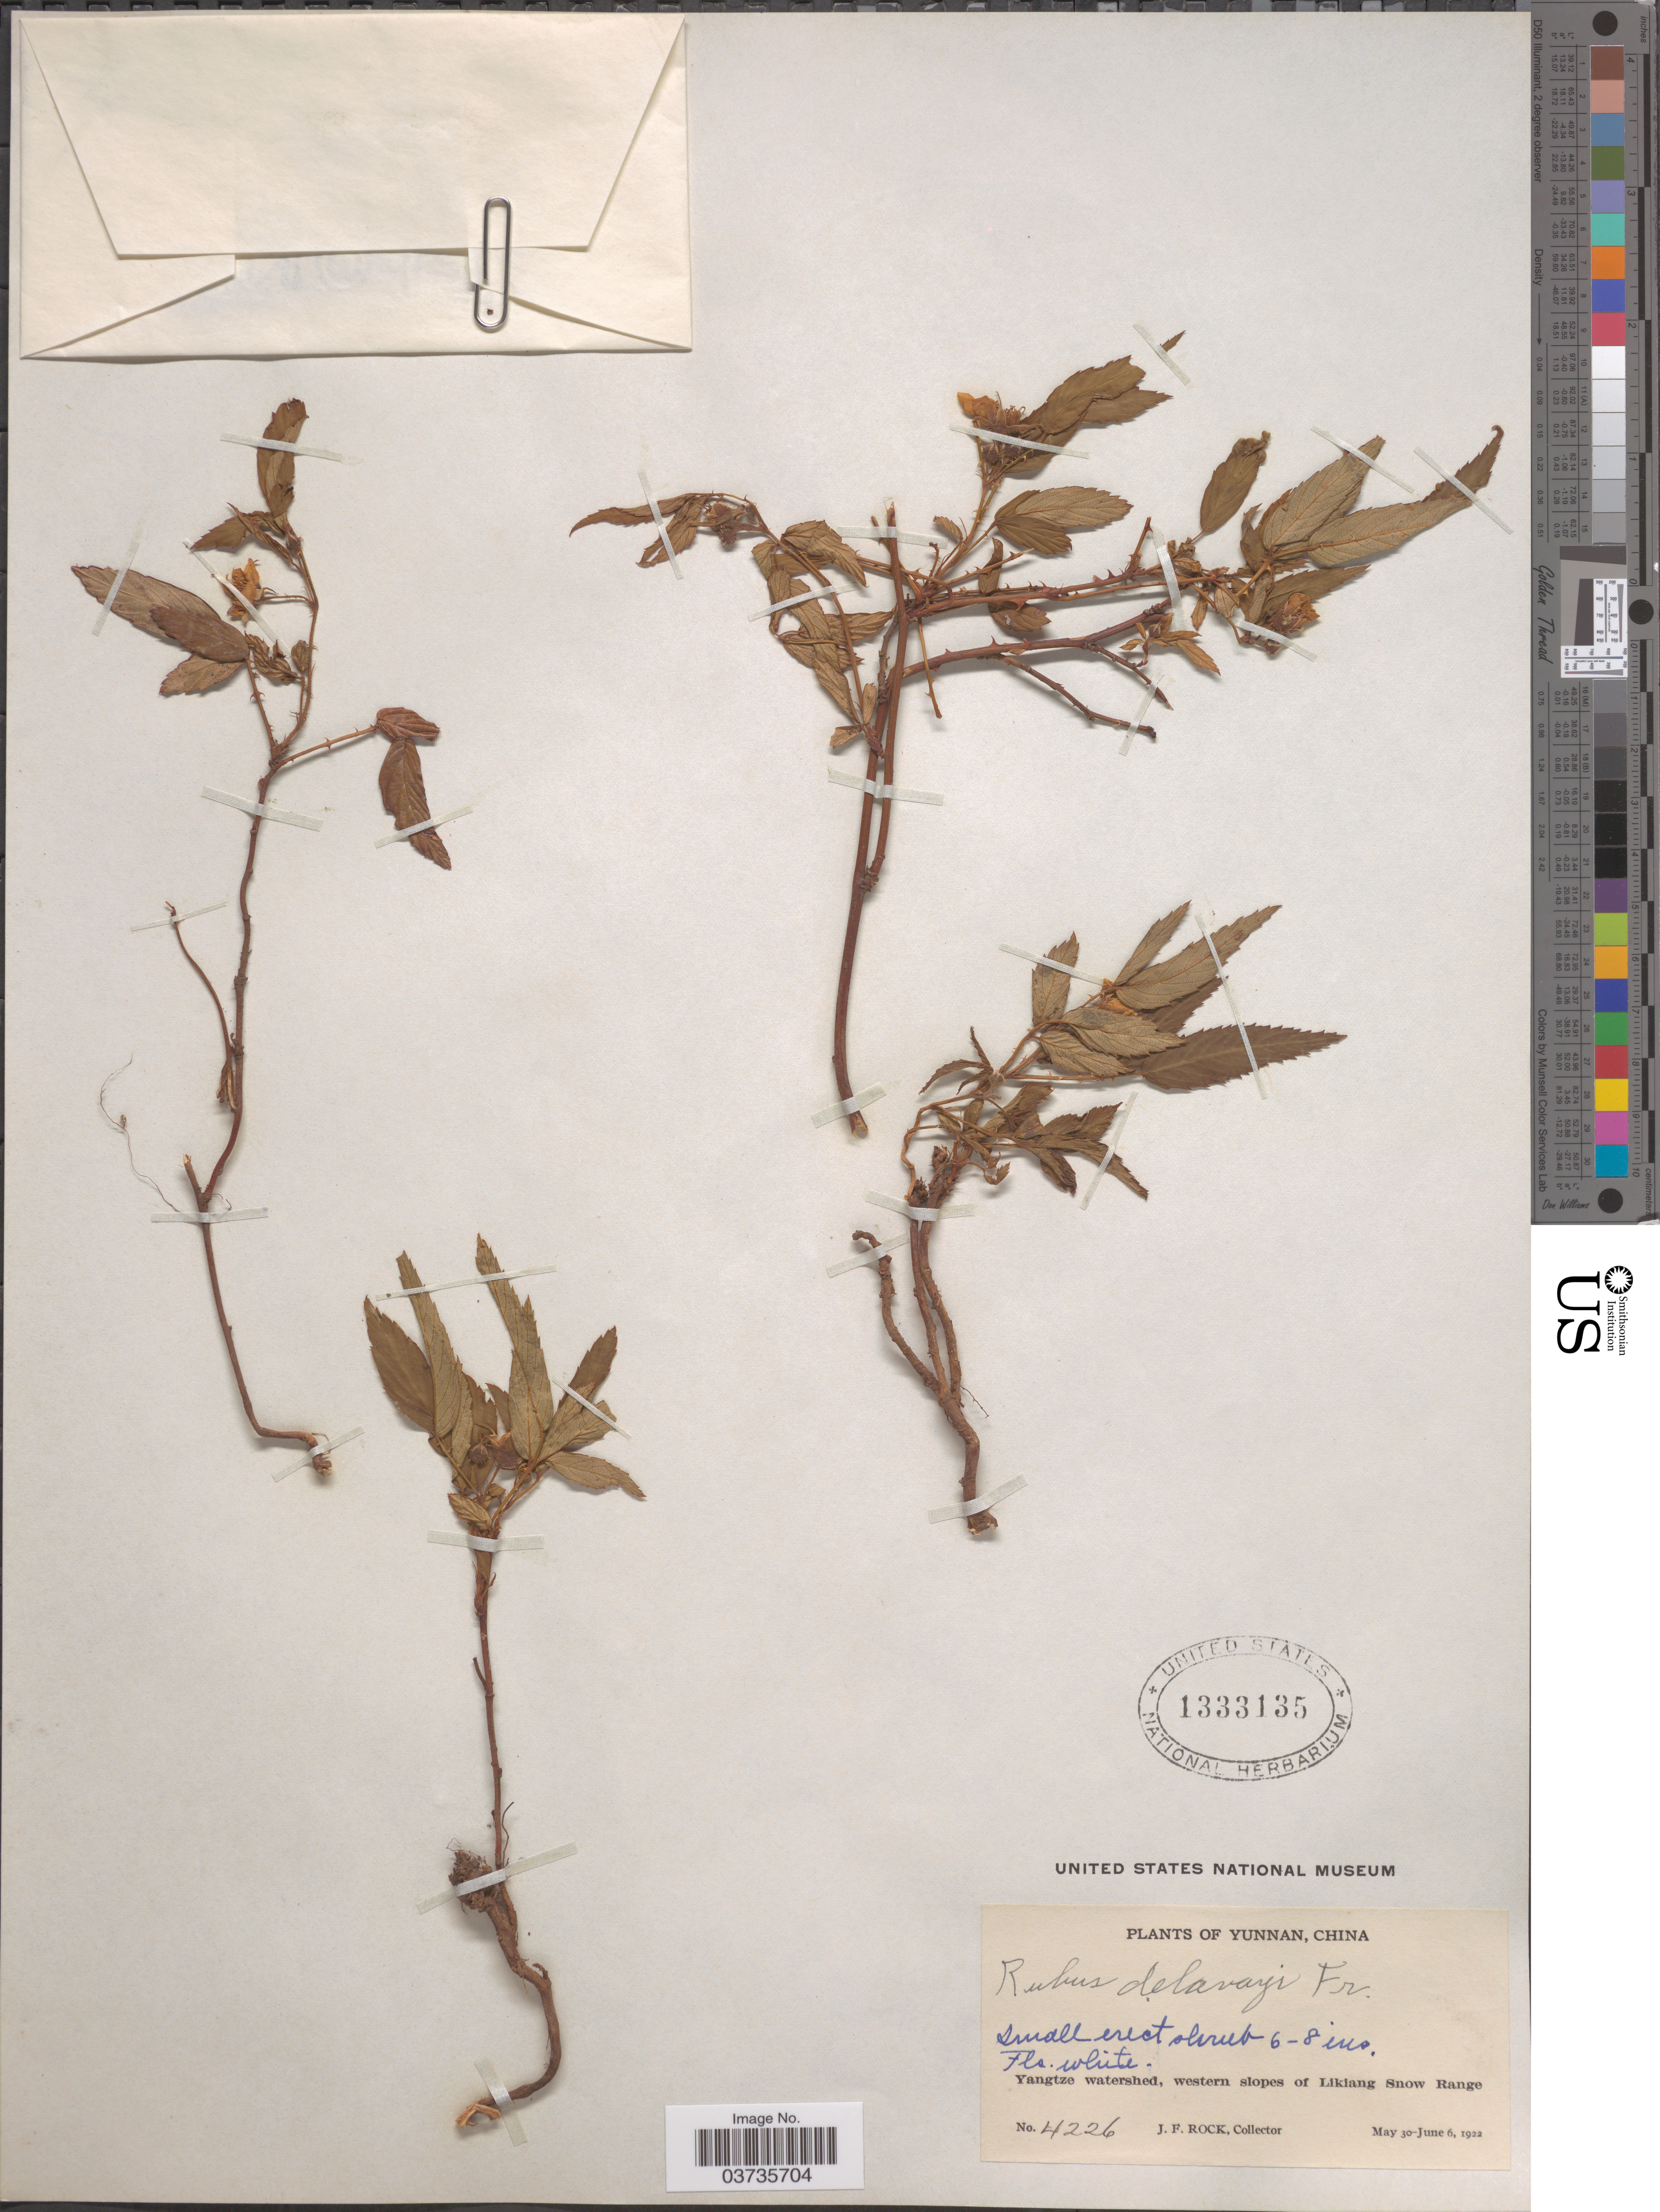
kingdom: Plantae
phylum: Tracheophyta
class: Magnoliopsida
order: Rosales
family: Rosaceae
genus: Rubus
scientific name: Rubus delavayi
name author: Franch.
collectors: J. Rock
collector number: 4226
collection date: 1922-05-30/1922-06-06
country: China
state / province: Yunnan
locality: Yangtze watershed, western slopes of Likiang Snow Range.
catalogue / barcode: US 1333135